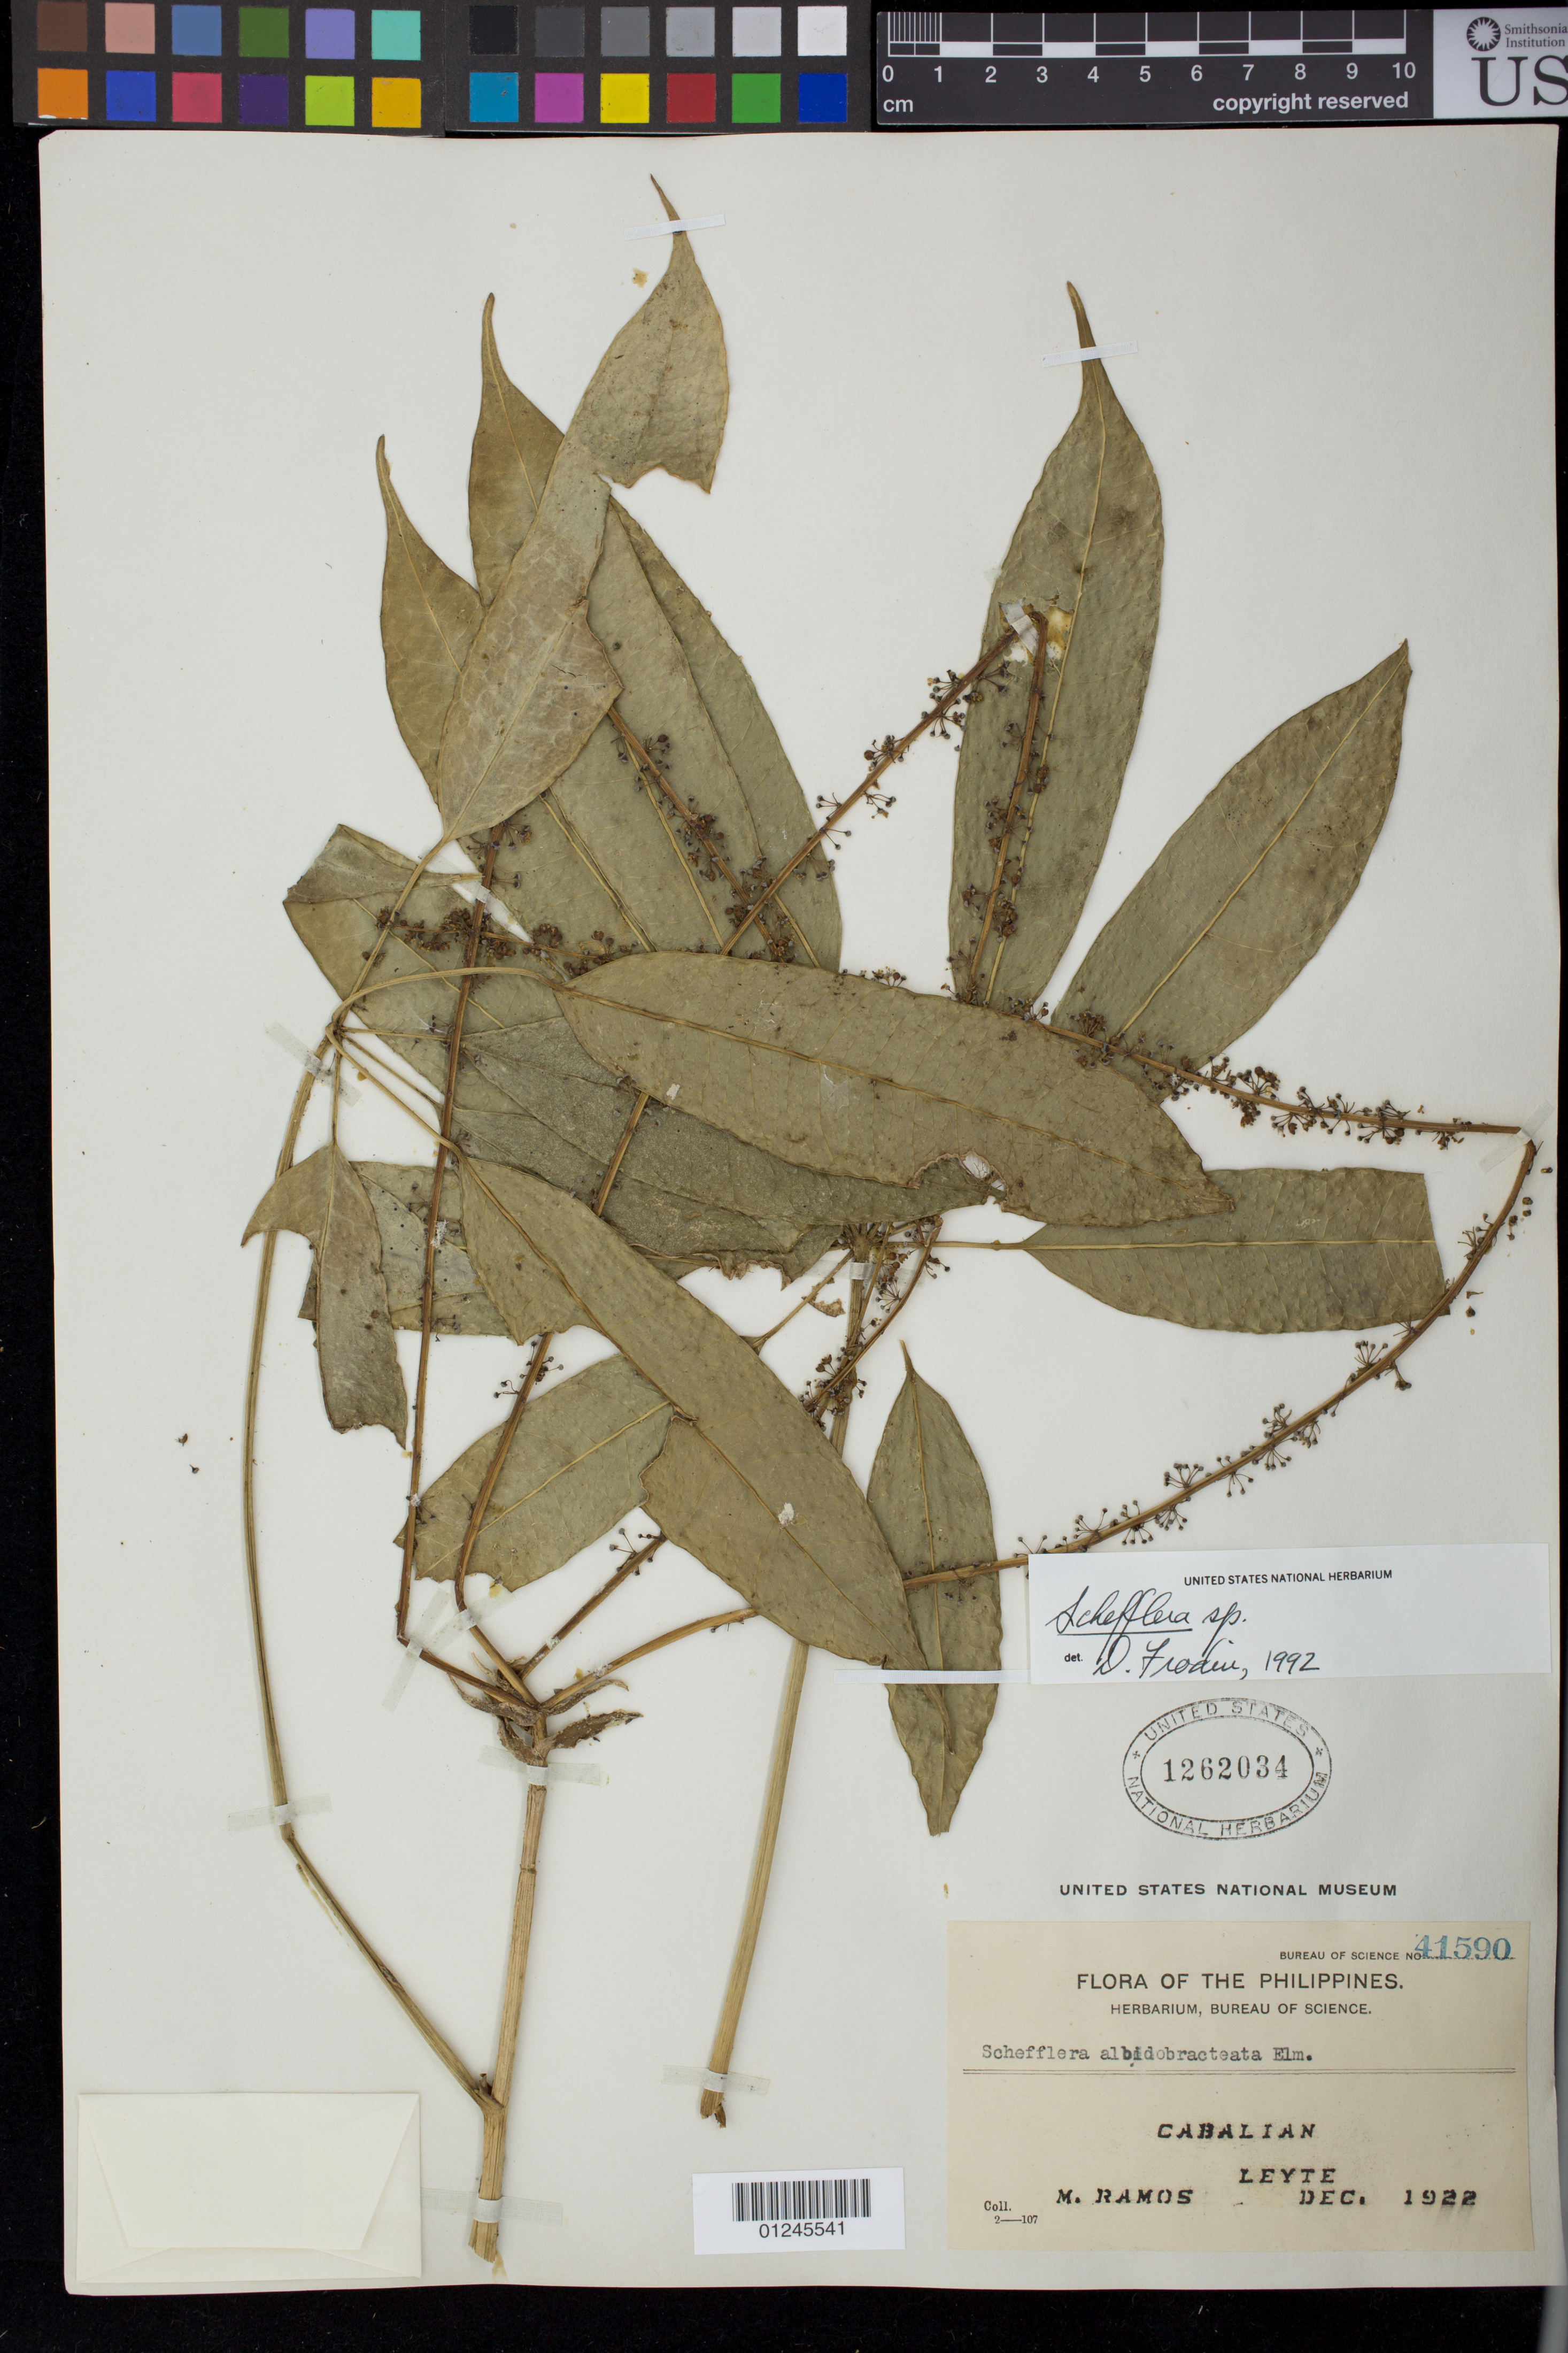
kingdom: Plantae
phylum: Tracheophyta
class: Magnoliopsida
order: Apiales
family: Araliaceae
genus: Schefflera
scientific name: Schefflera sp.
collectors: M. Ramos & M. Ramos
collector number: Bur. Sci. 41590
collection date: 1922-12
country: Philippines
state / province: Eastern Visayas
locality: Cabalian, Leyte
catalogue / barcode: US 1262034